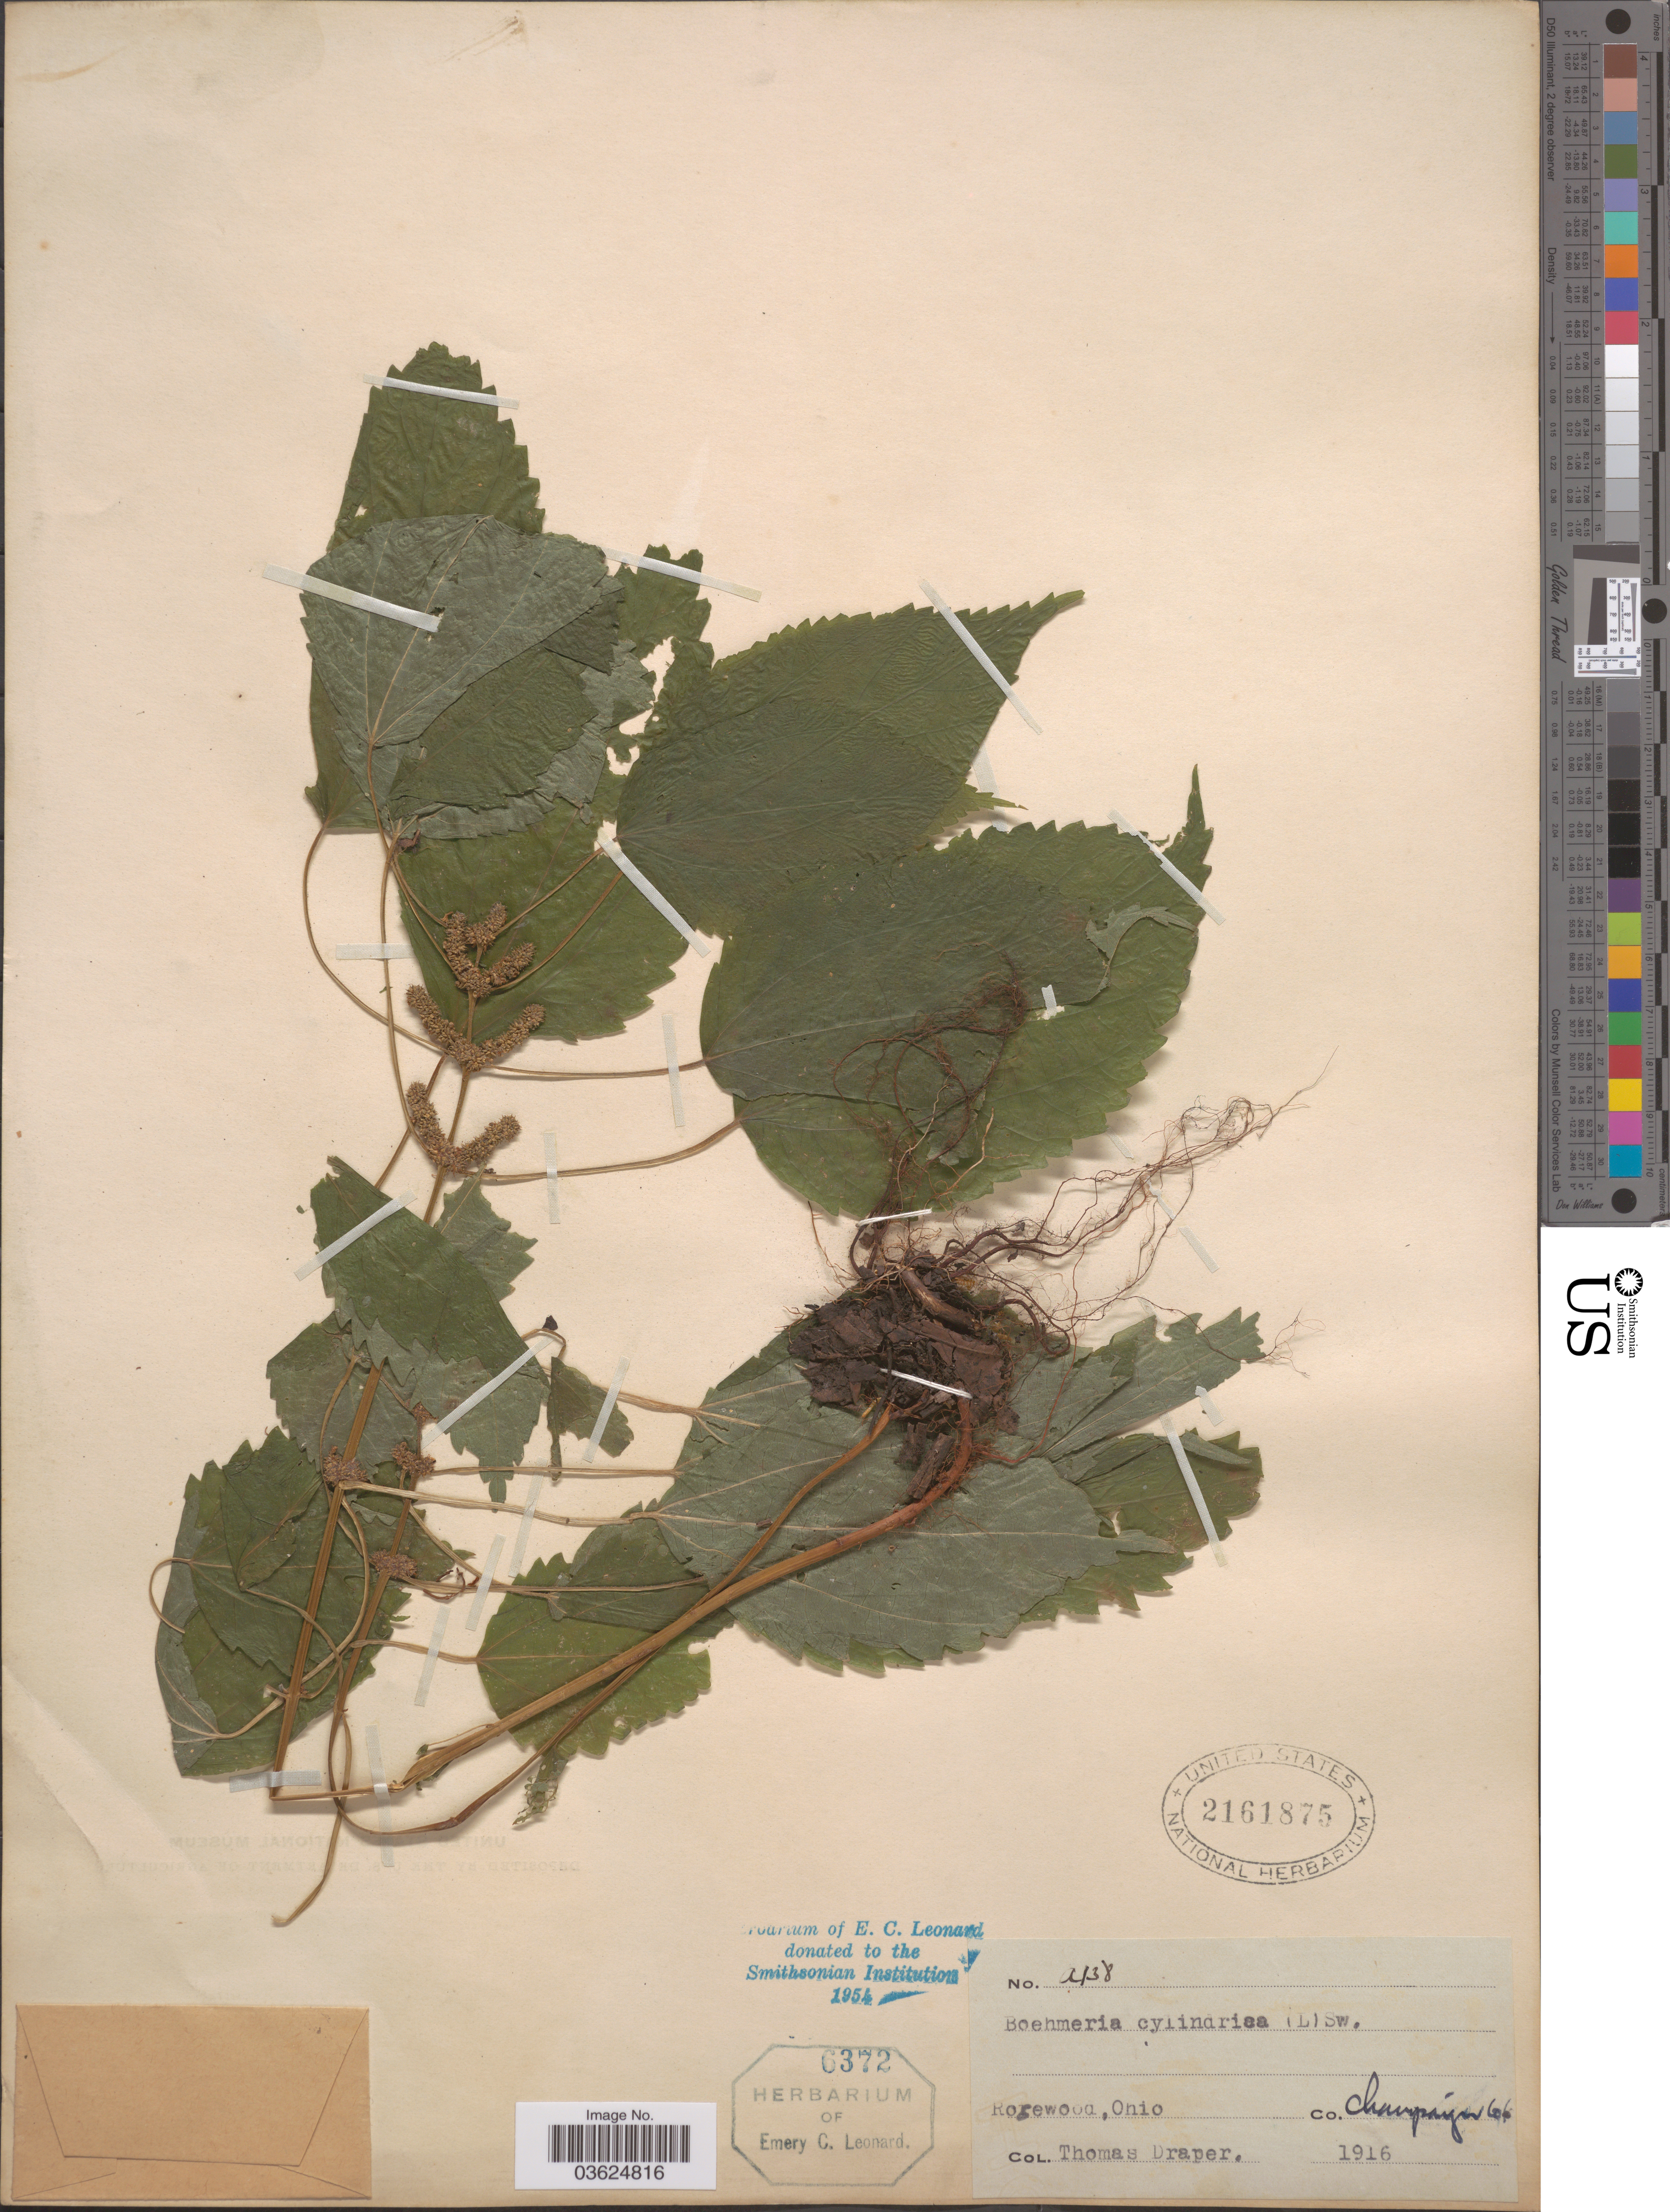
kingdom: Plantae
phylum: Tracheophyta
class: Magnoliopsida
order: Rosales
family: Urticaceae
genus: Boehmeria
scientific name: Boehmeria cylindrica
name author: (L.) Sw.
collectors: T. Draper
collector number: a138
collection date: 1916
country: United States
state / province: Ohio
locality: Rosewood, Ohio Co. Champaign Co.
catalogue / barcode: US 2161875